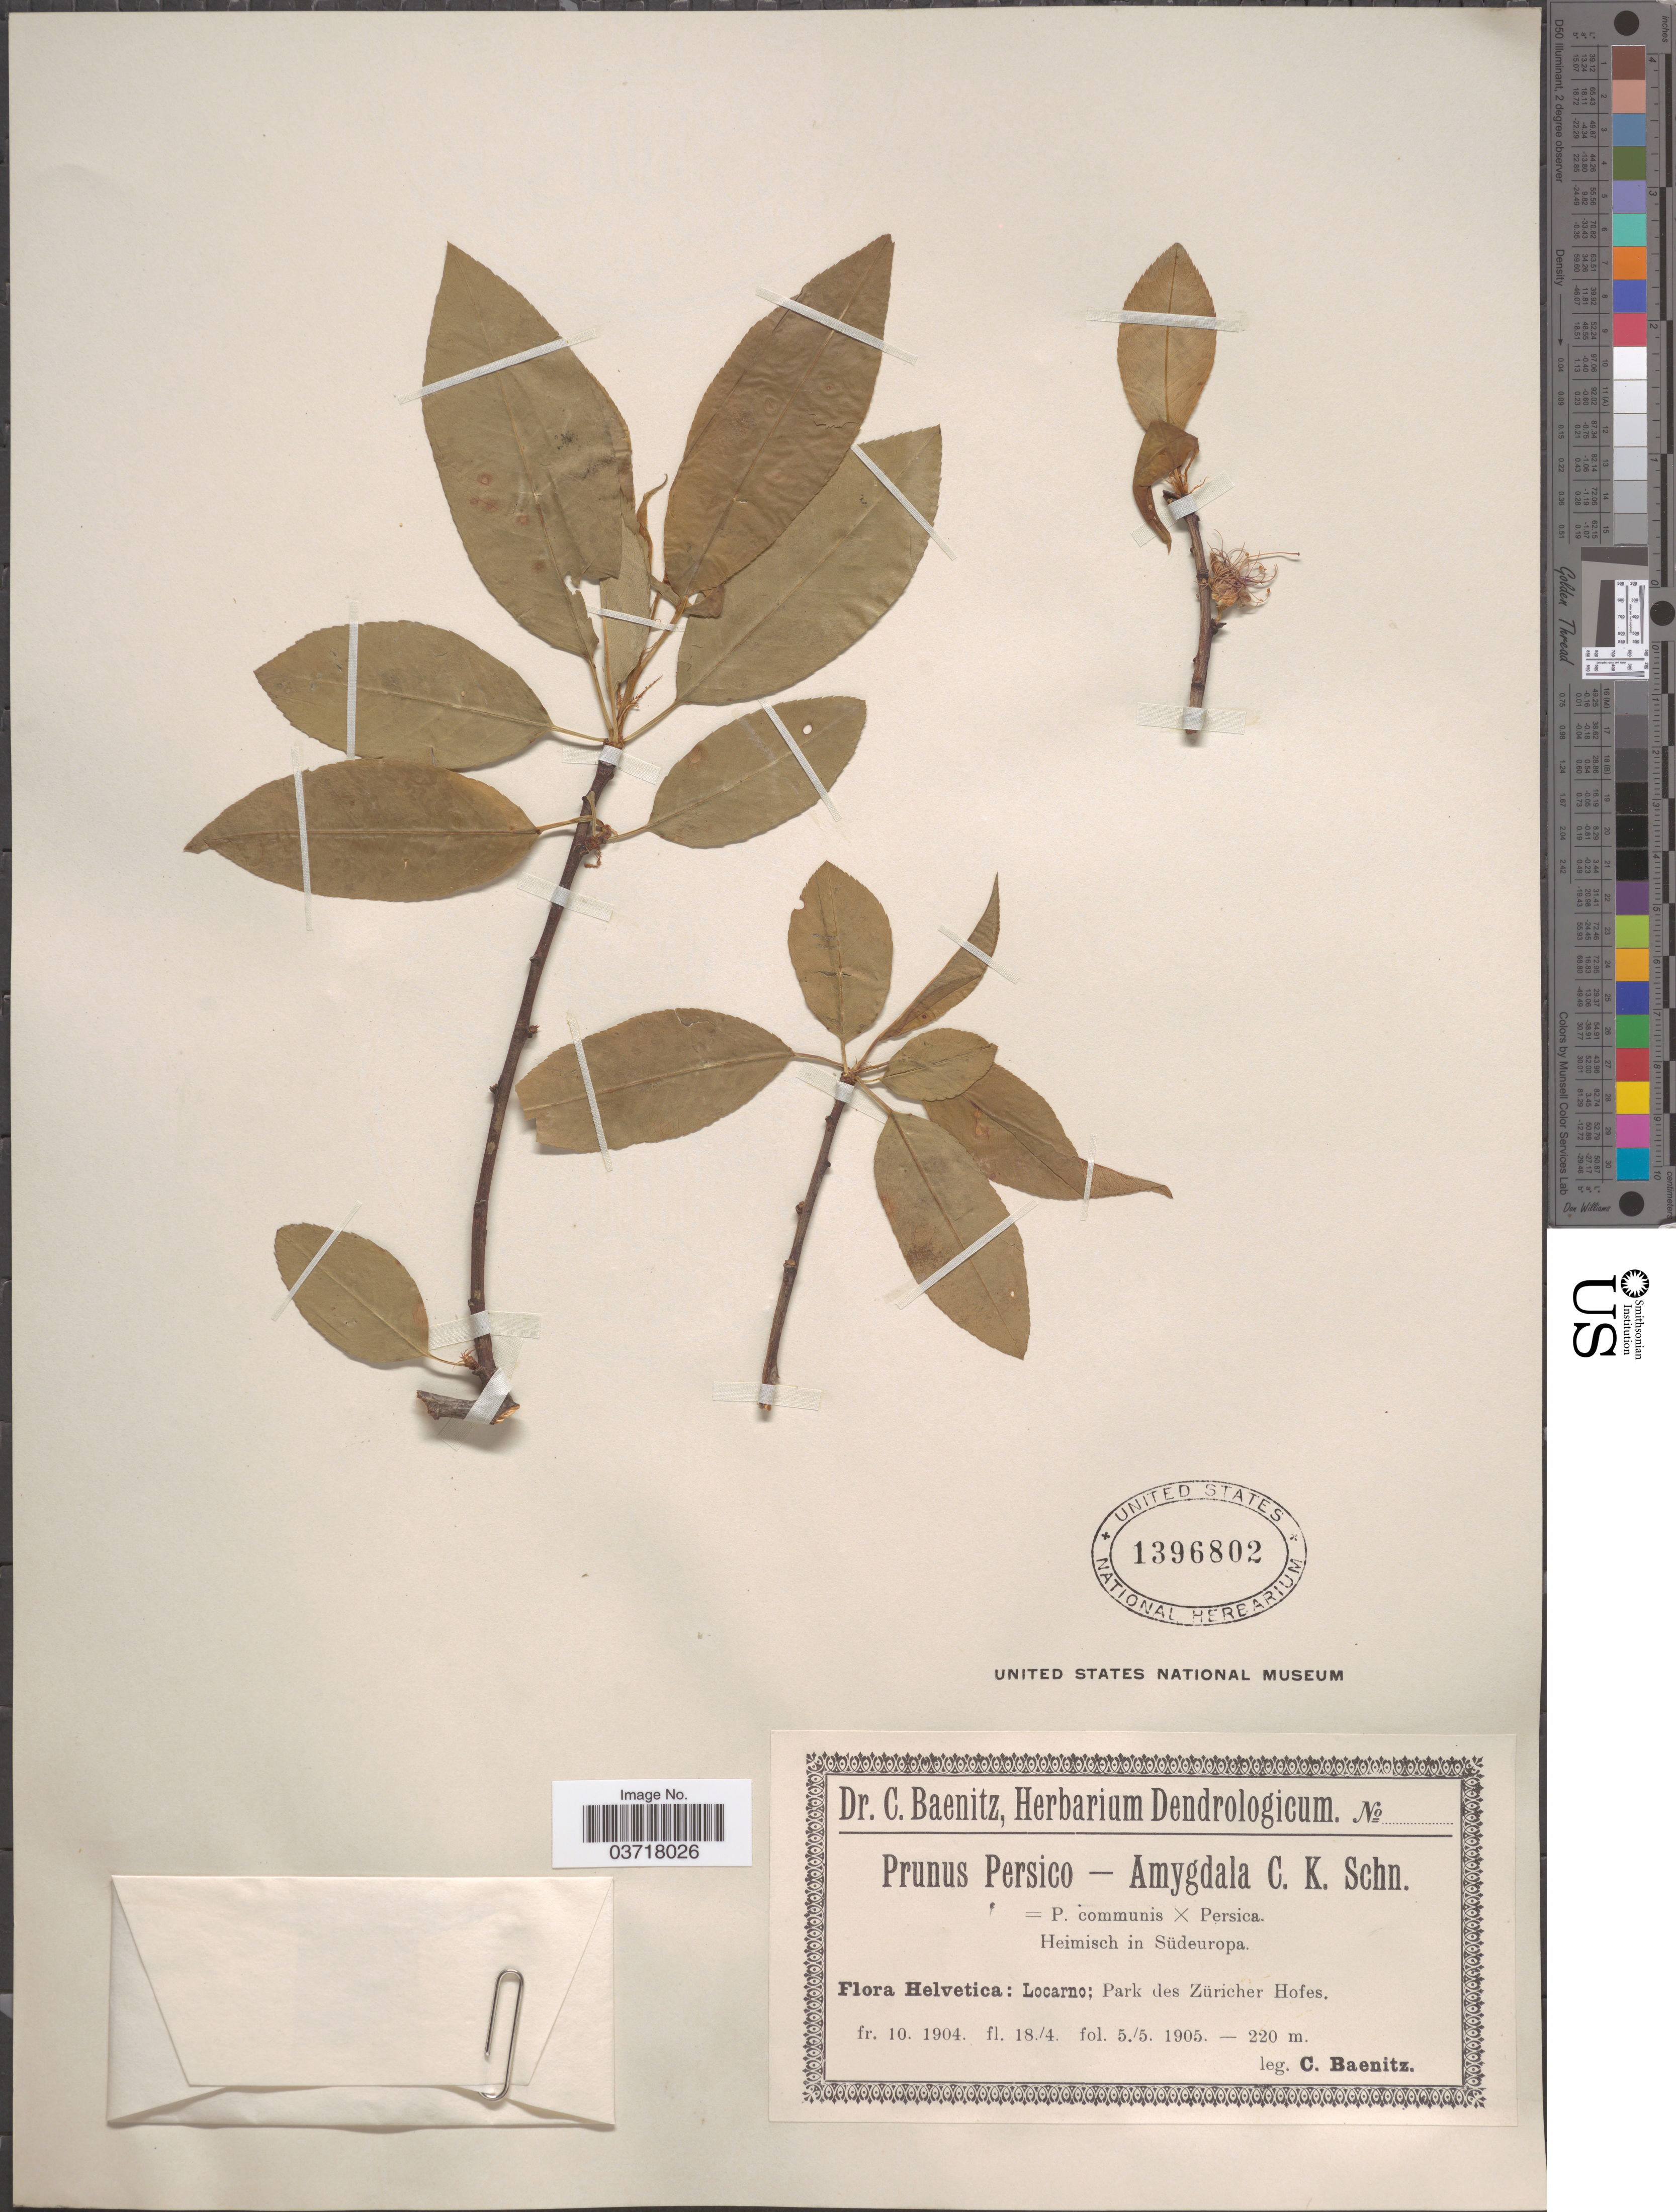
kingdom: Plantae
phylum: Tracheophyta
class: Magnoliopsida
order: Rosales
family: Rosaceae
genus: Prunus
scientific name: Prunus persica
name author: (L.) Batsch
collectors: C. G. Baenitz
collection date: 1904-10/1905-05-05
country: Switzerland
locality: Helvetica: Locarno; Park des Züricher Hofes.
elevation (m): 220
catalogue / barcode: US 1396802